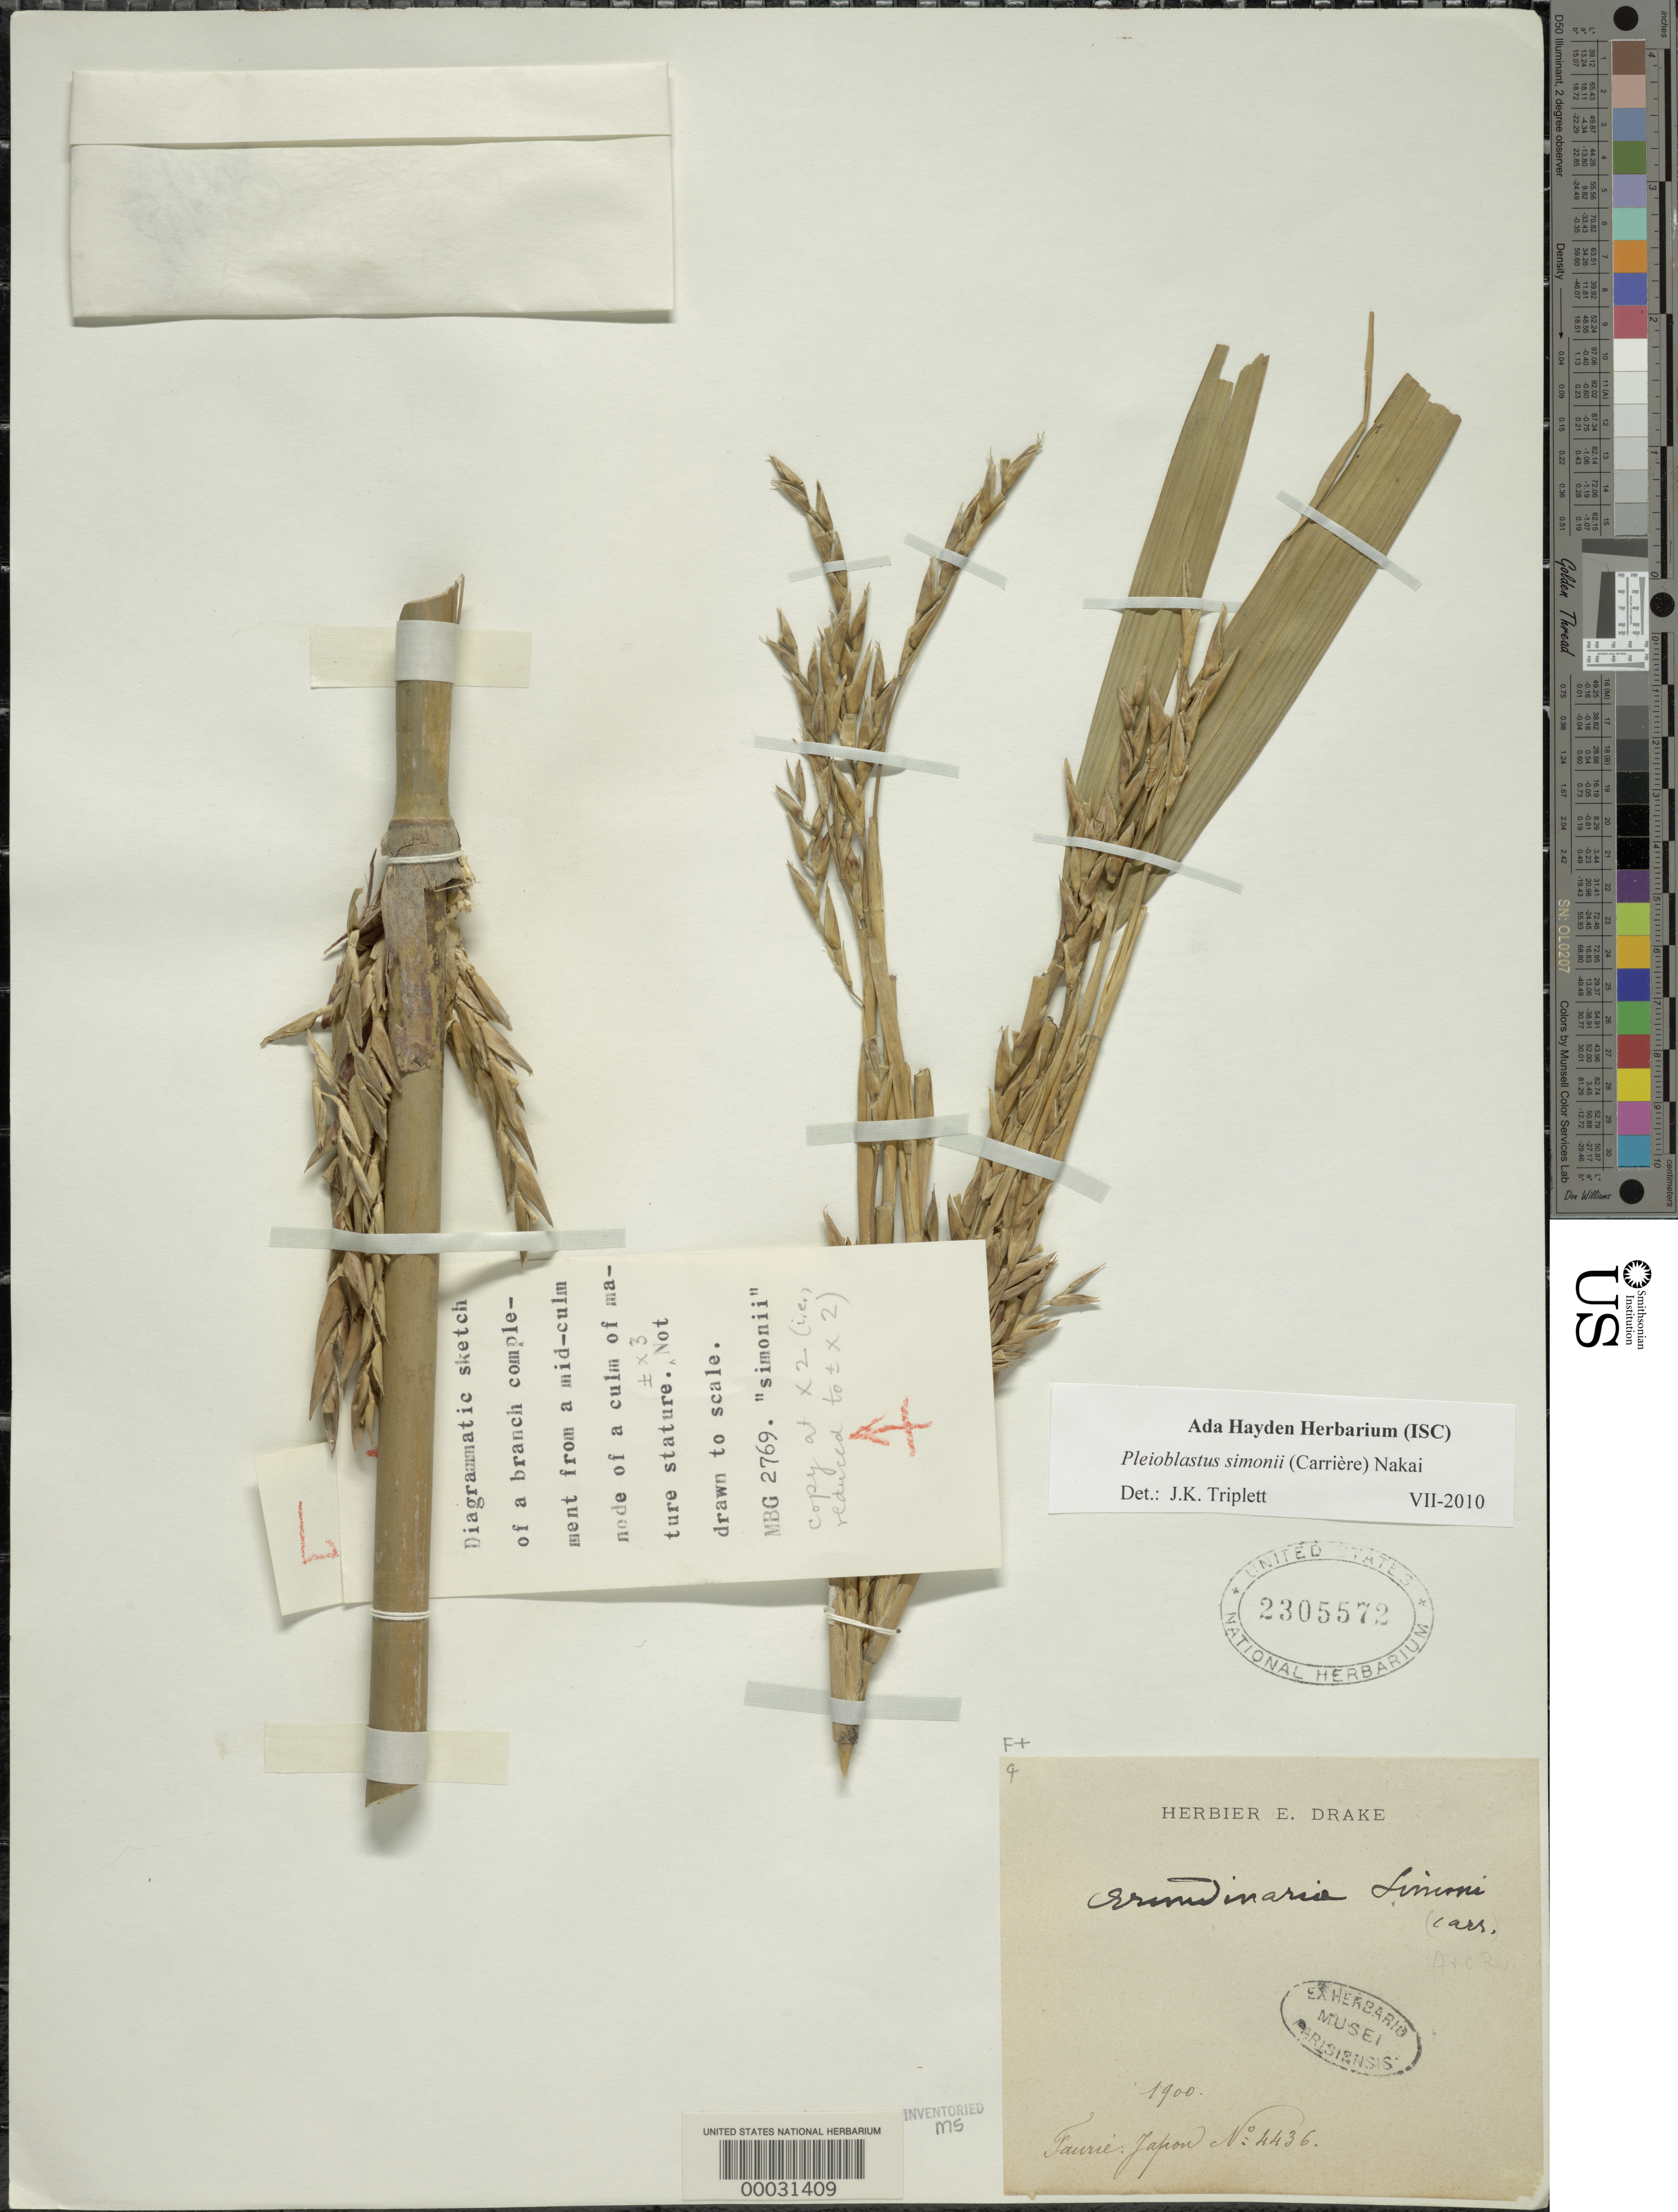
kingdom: Plantae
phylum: Tracheophyta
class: Liliopsida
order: Poales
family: Poaceae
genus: Pleioblastus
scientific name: Pleioblastus simonii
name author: (Carrière) Nakai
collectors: -. Faurie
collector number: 4436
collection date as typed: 1900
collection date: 1900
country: Japan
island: Honshu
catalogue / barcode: US 2305572